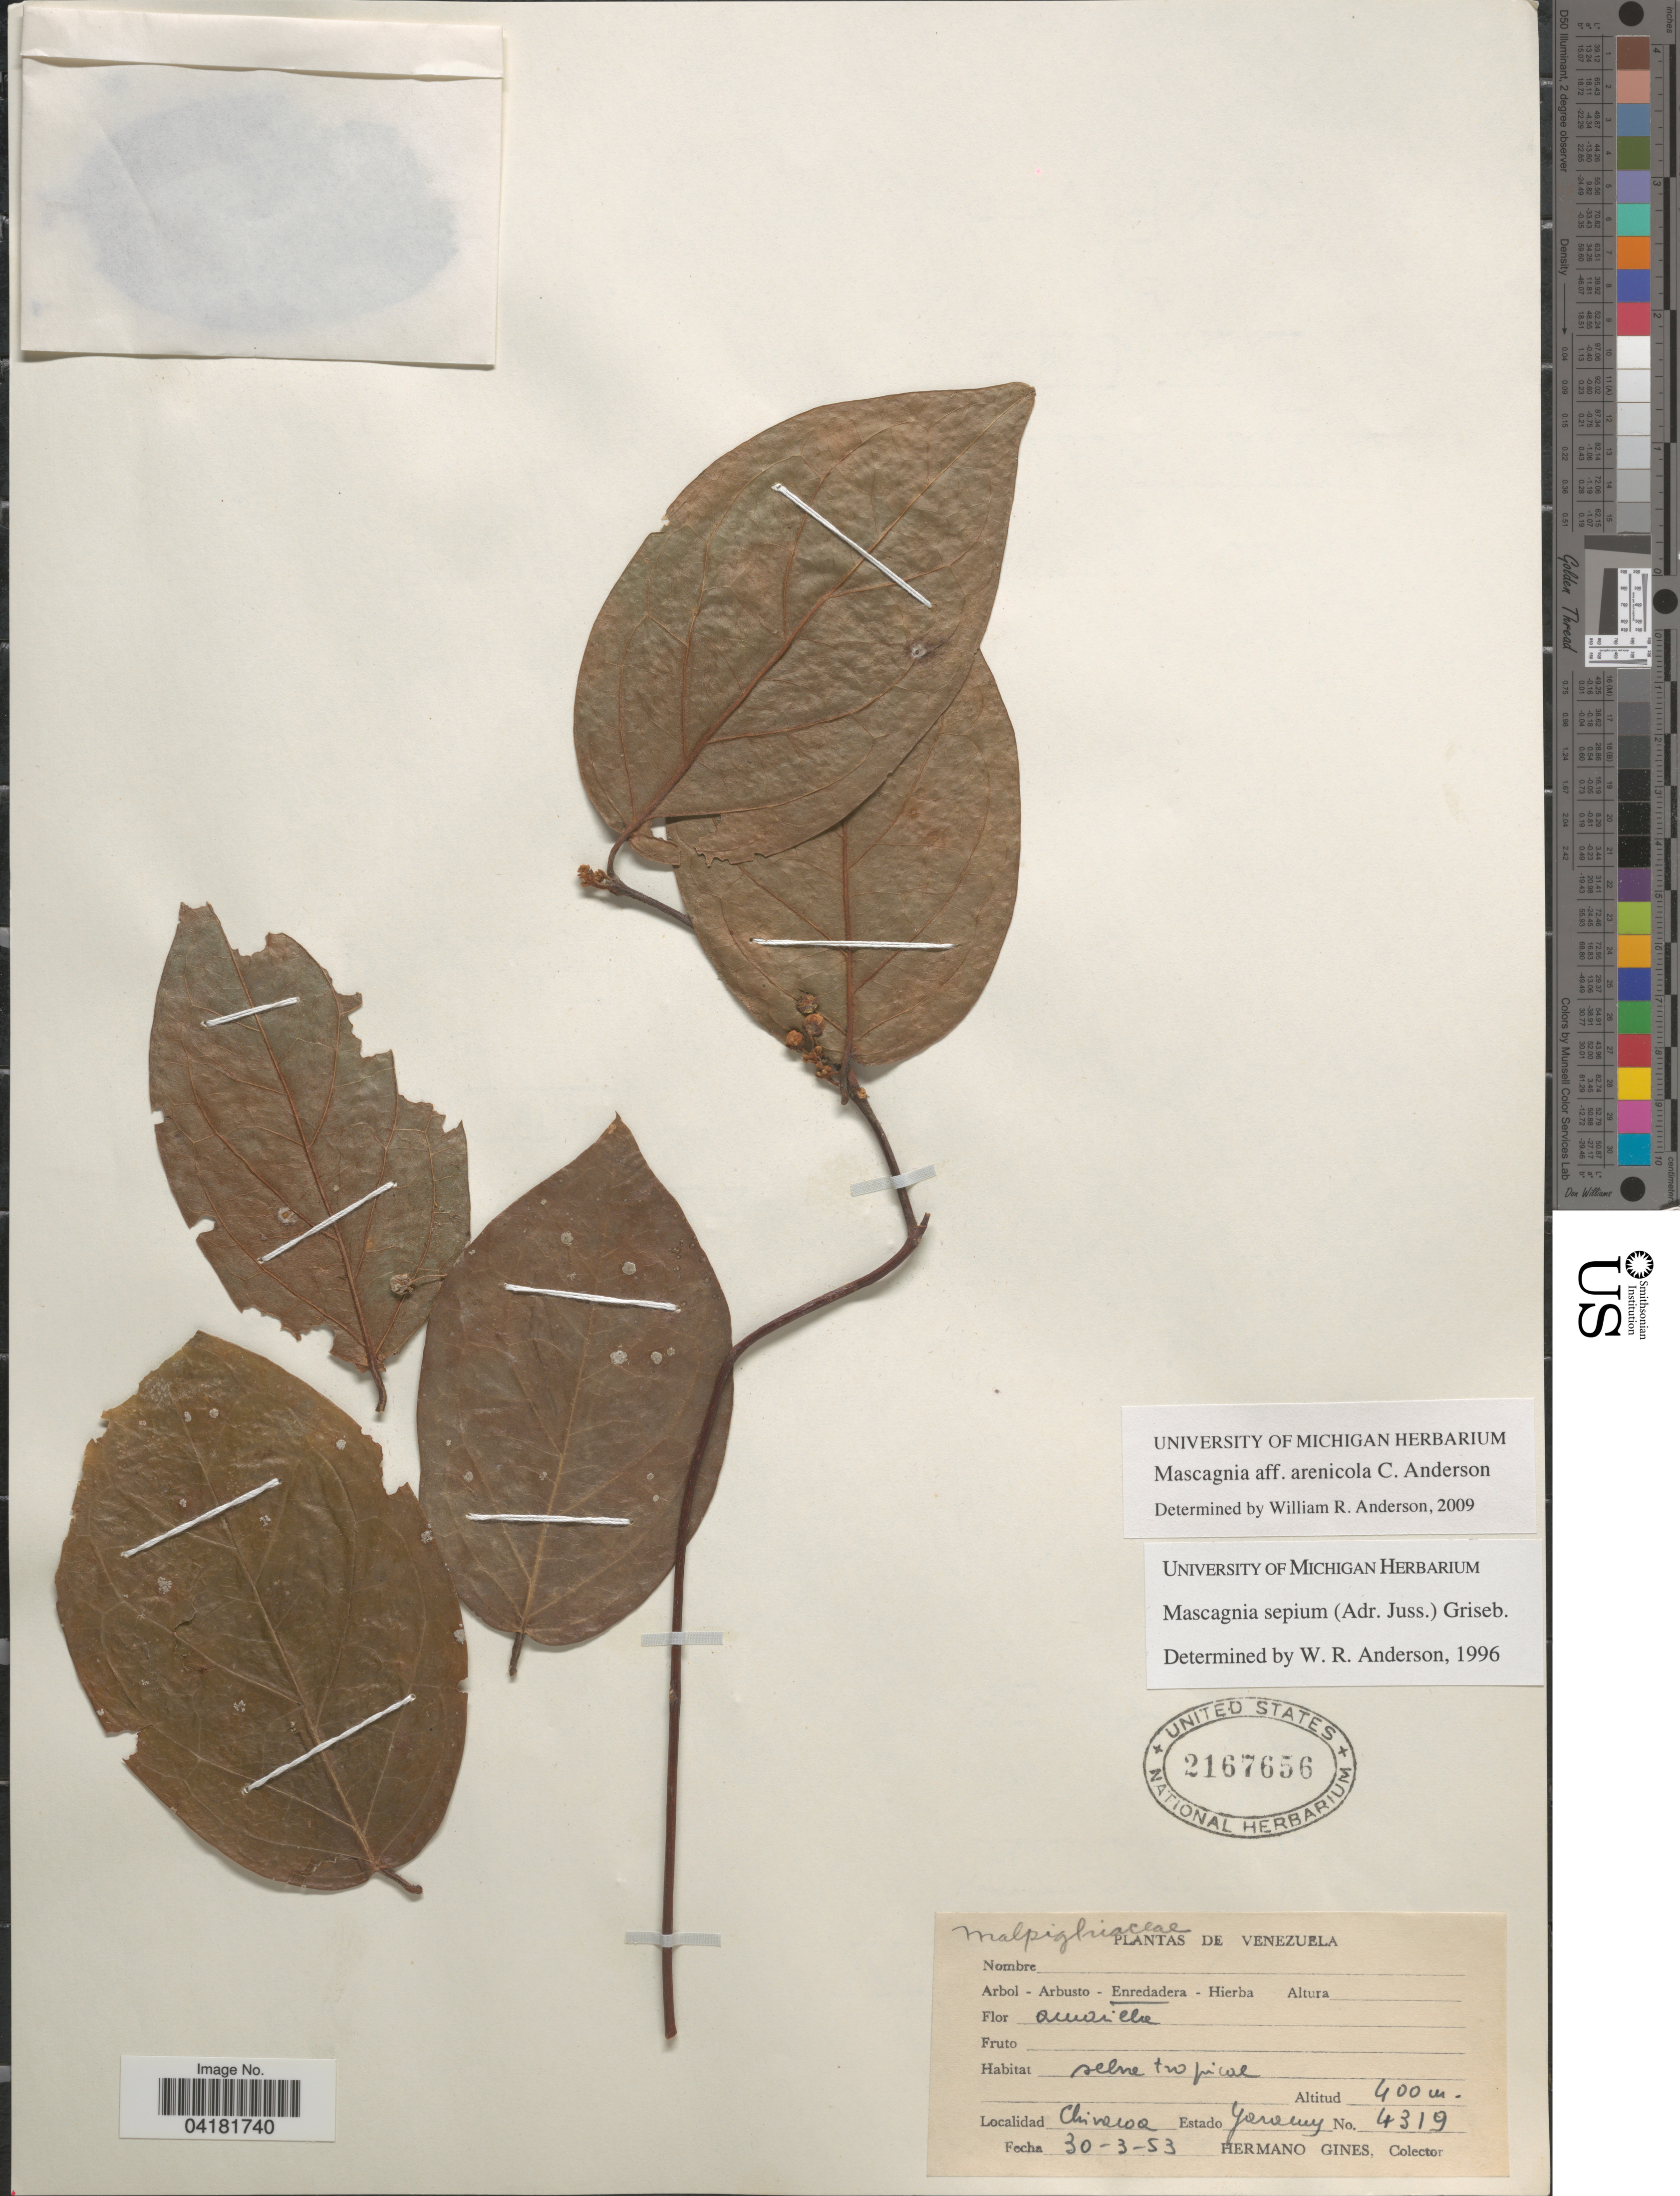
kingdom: Plantae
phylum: Tracheophyta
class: Magnoliopsida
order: Malpighiales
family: Malpighiaceae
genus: Mascagnia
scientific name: Mascagnia arenicola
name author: C.E. Anderson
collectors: Bro. Gines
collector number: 4319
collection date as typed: Transcribed d/m/y: 30/3/53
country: Venezuela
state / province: Yaracuy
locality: Chivacoa.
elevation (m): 400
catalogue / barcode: US 2167656